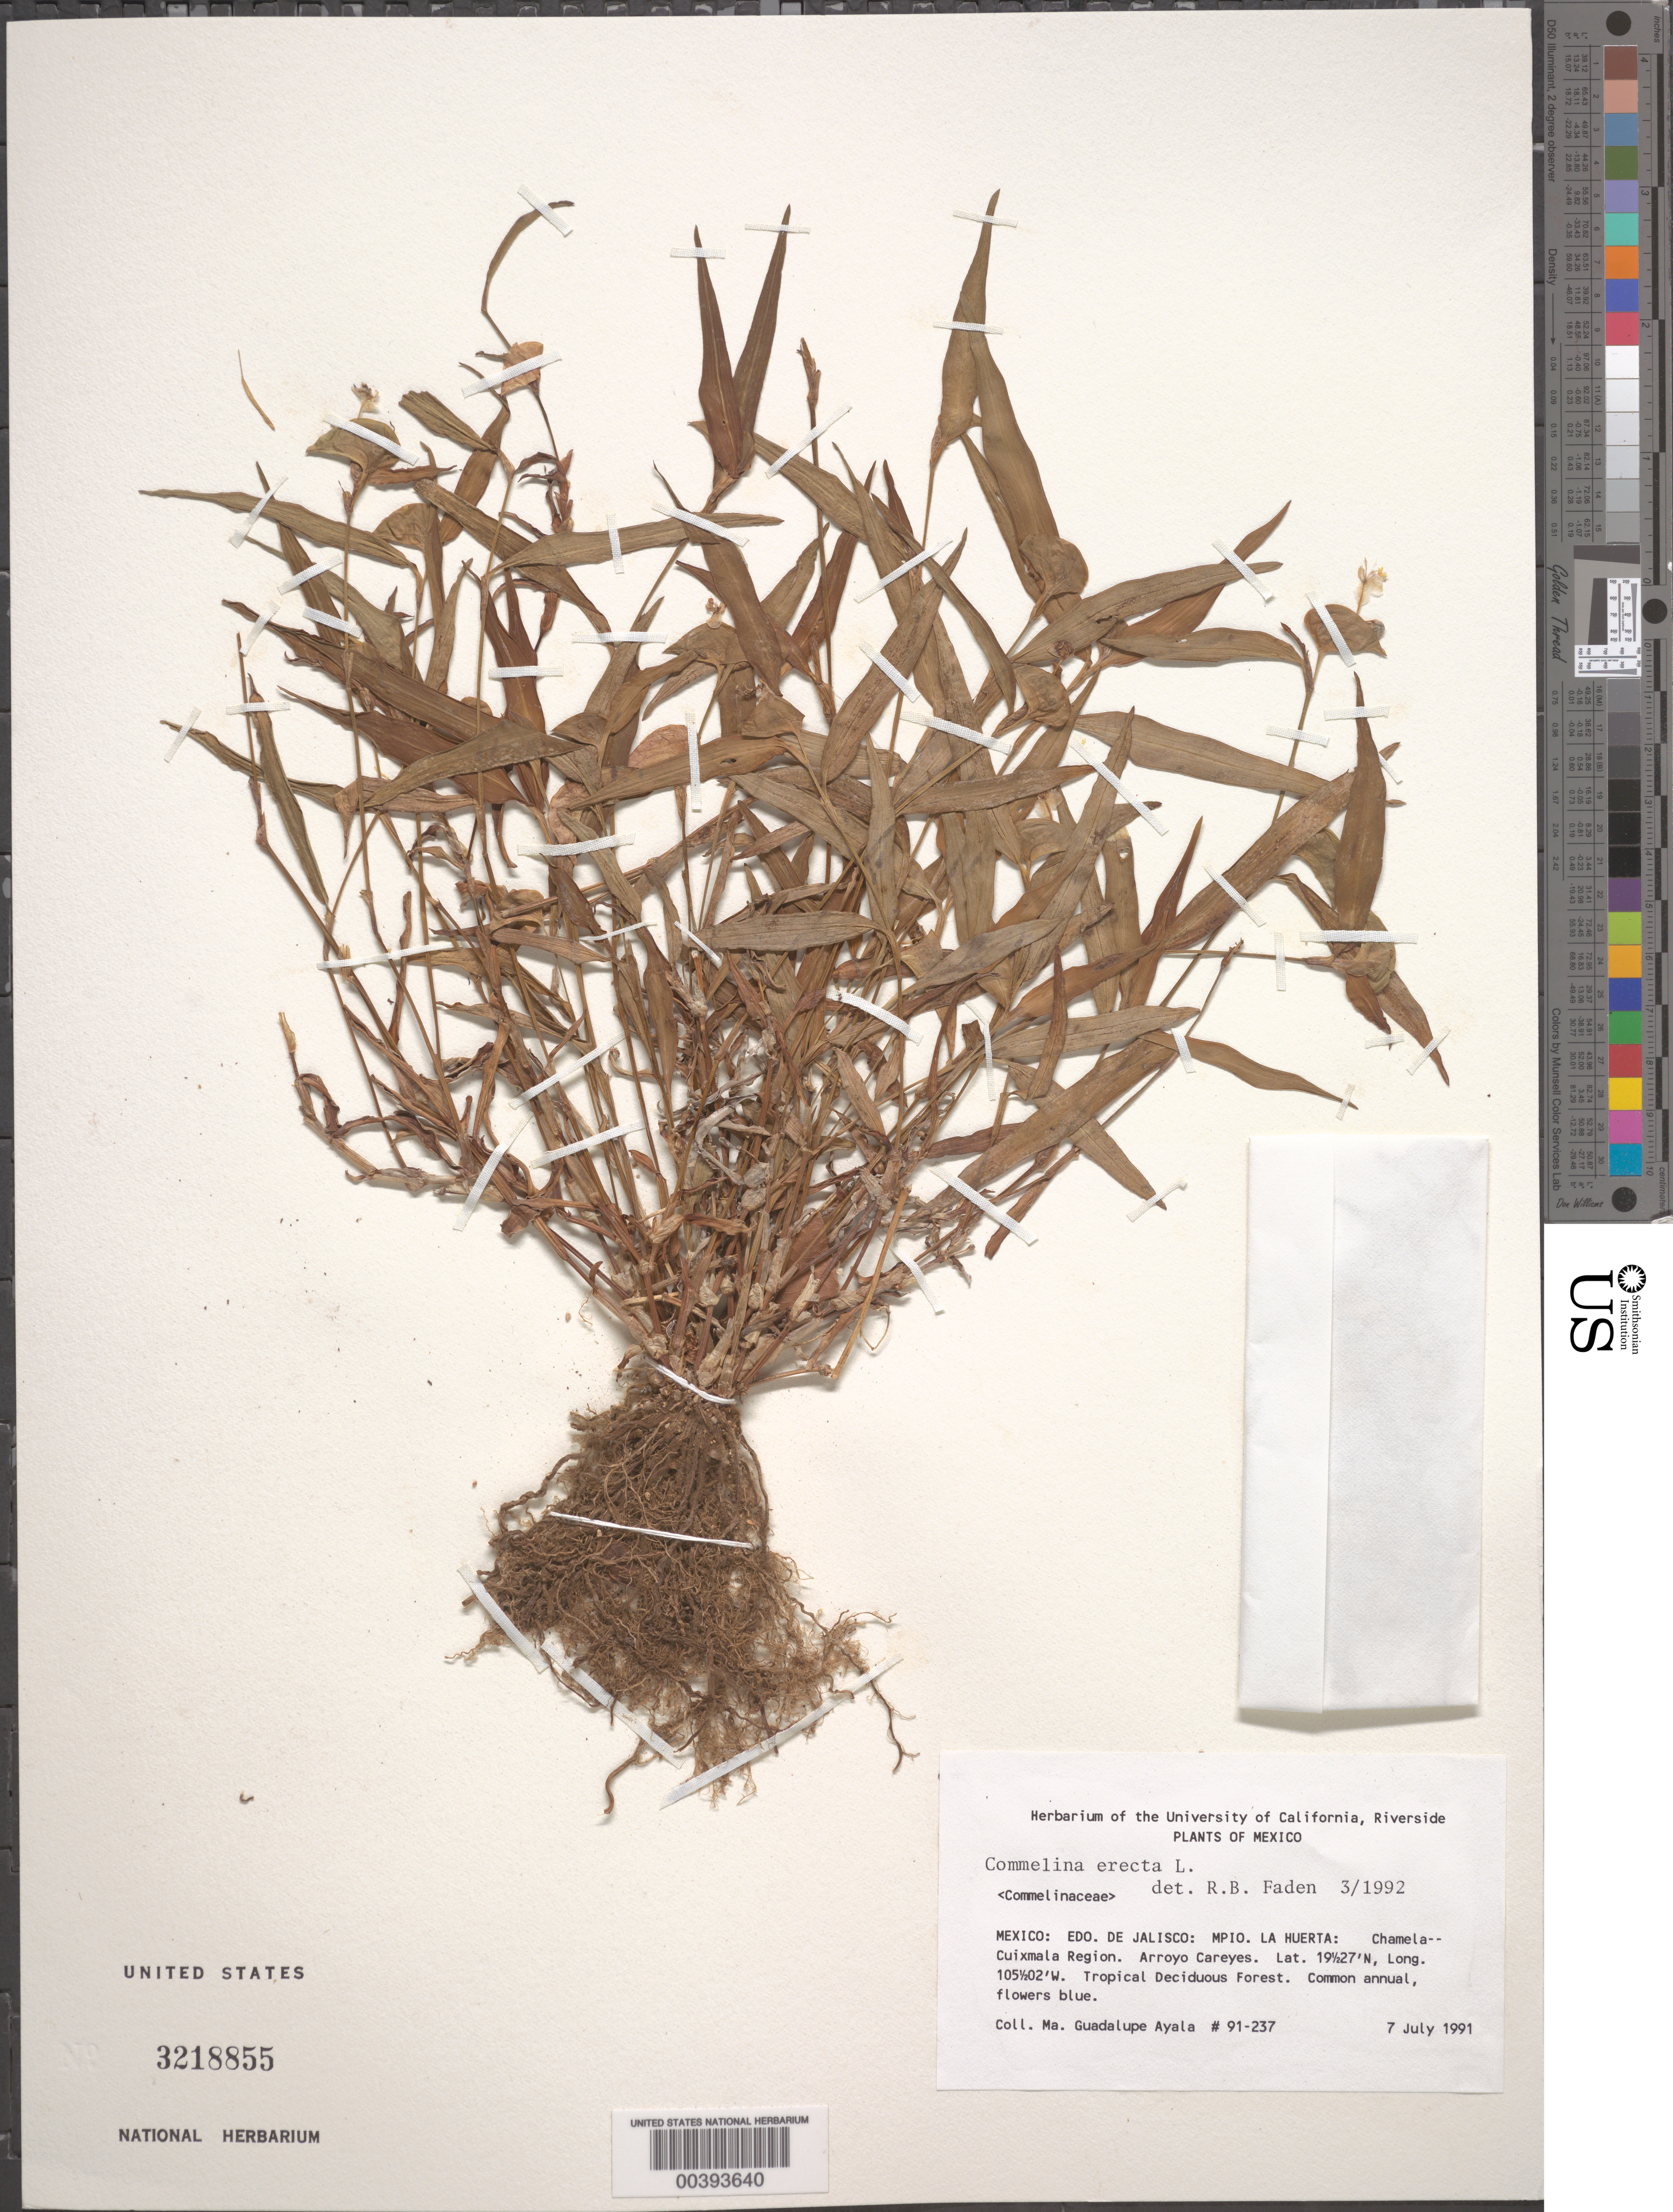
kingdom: Plantae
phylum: Tracheophyta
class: Liliopsida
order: Commelinales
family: Commelinaceae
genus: Commelina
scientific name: Commelina erecta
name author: L.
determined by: Faden, Robert B., (US), Smithsonian Institution - National Museum of Natural History (UNITED STATES)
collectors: M. G. Ayala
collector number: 91-237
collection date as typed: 07 Jul 1991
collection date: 1991-07-07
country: Mexico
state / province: Jalisco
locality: La Huerta, Chamela - Cuixmala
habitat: Deciduous forest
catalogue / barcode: US 3218855